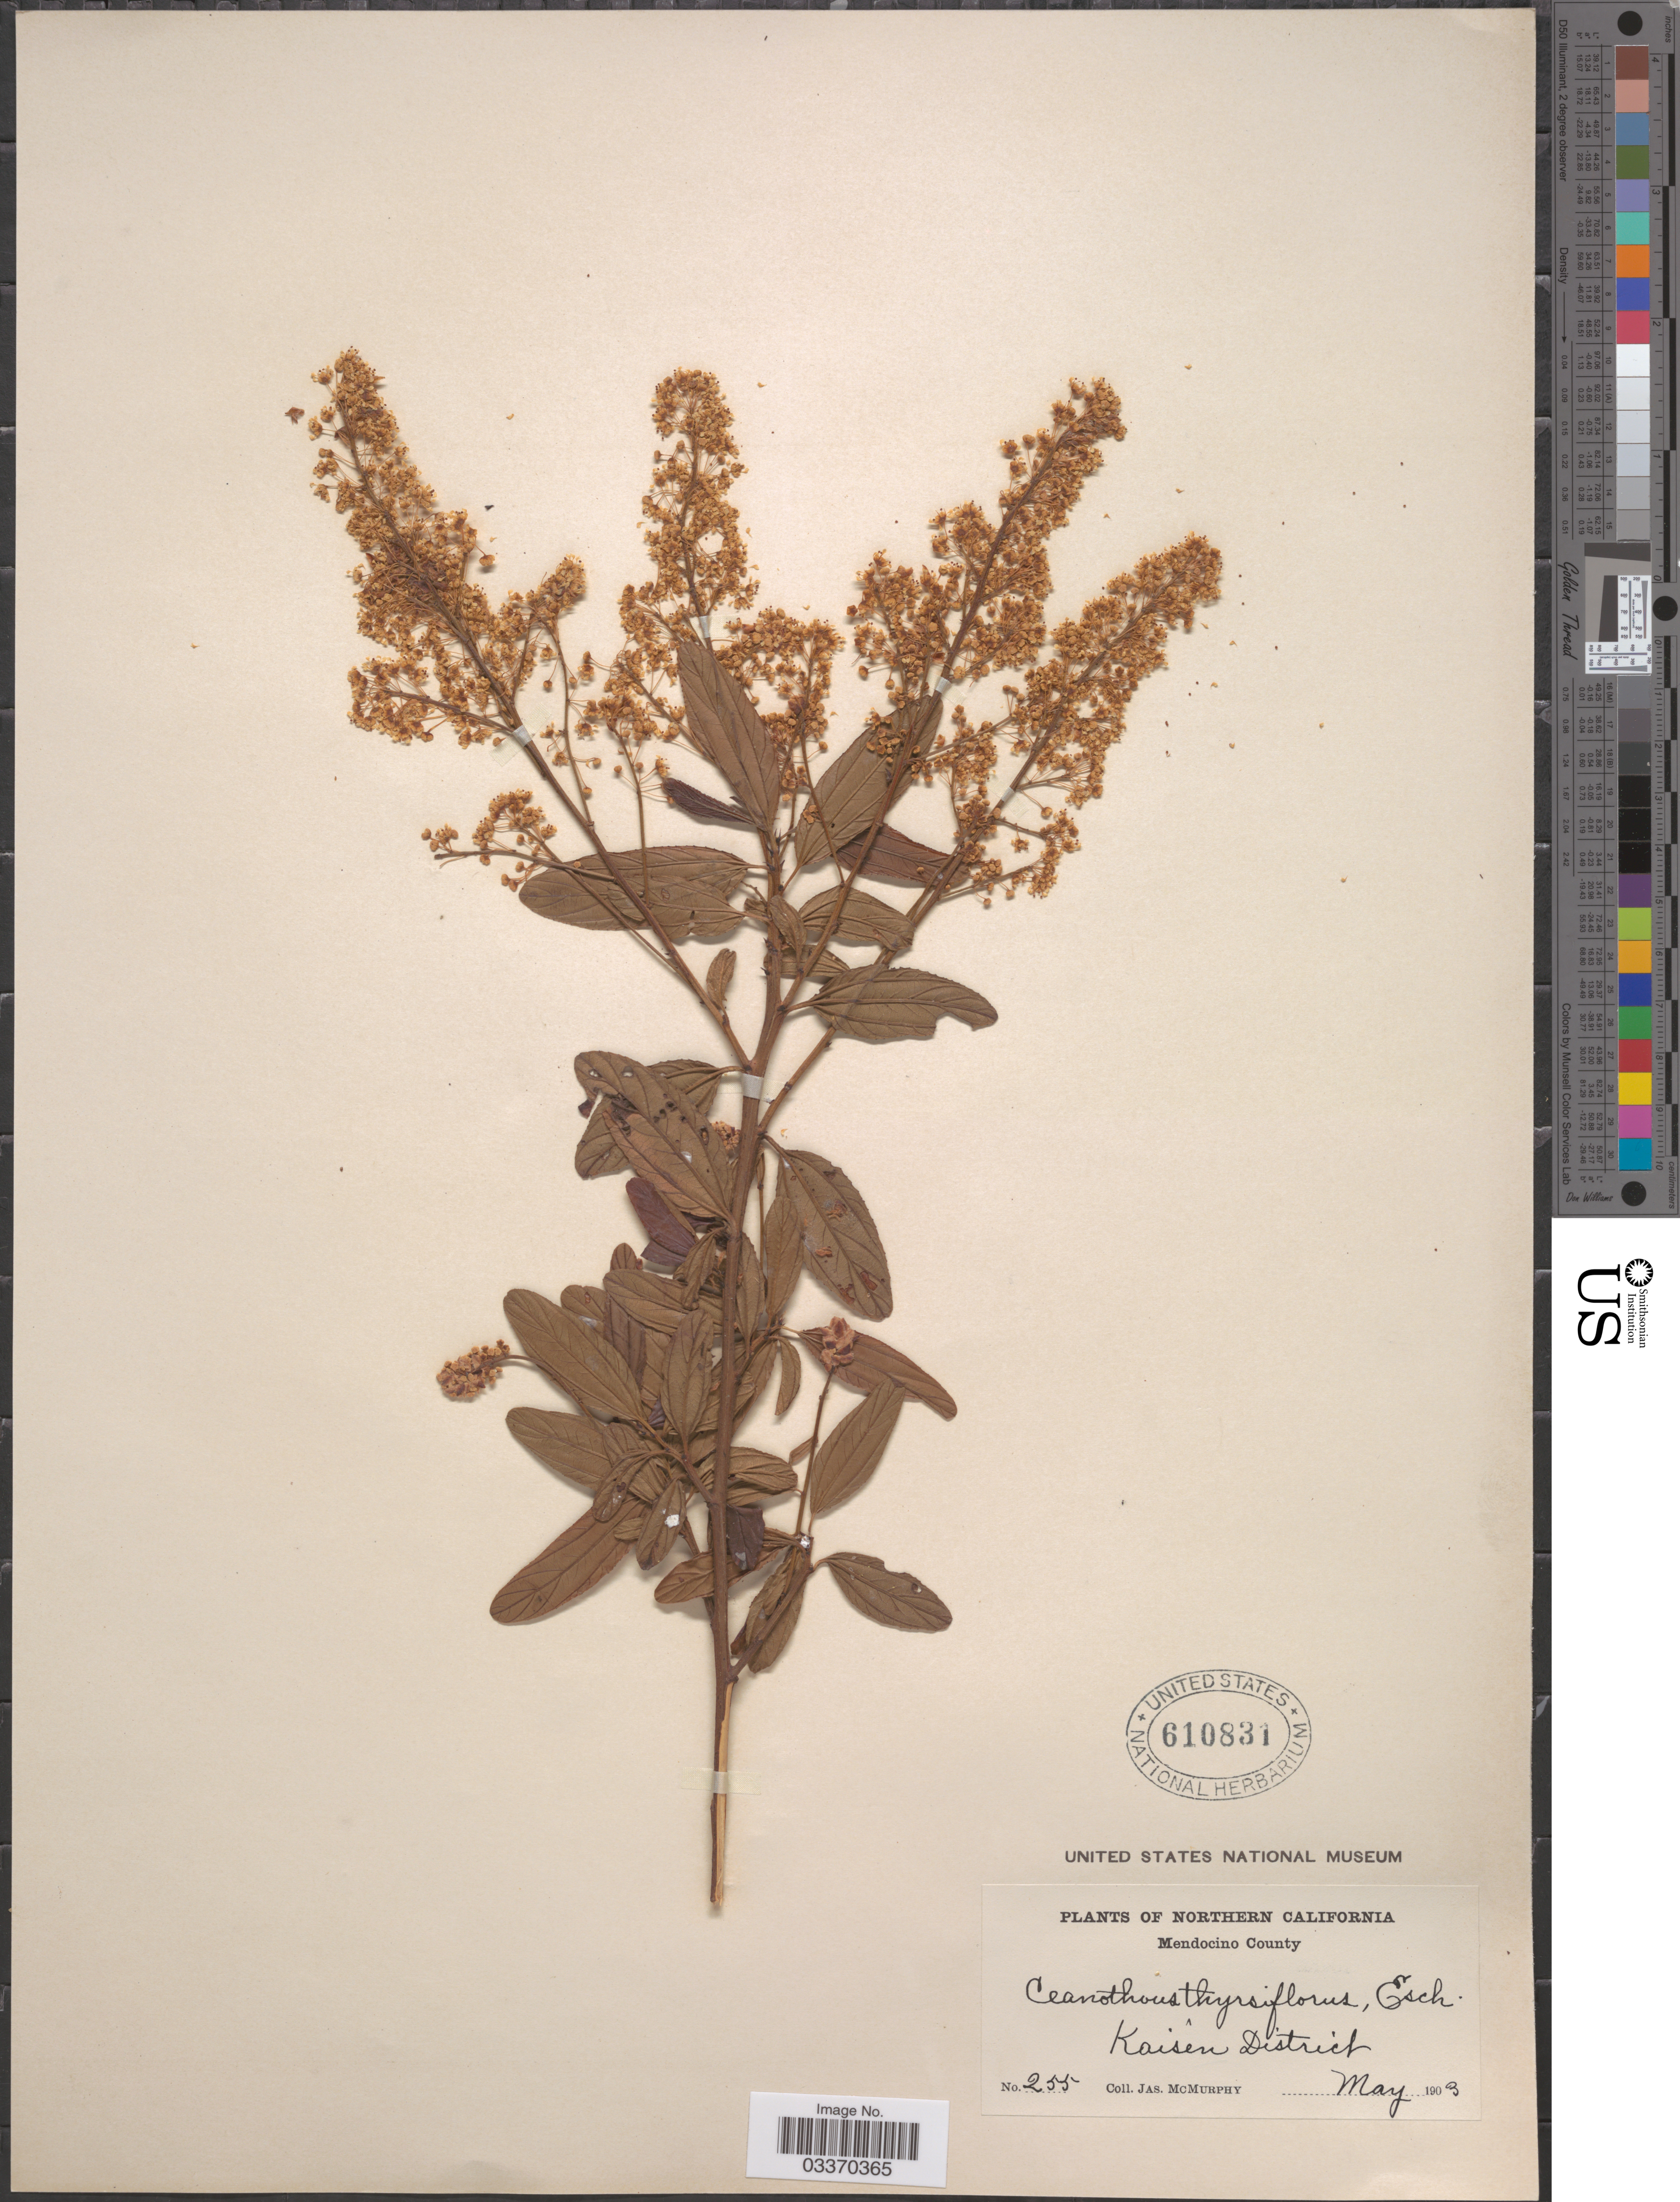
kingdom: Plantae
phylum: Tracheophyta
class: Magnoliopsida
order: Rosales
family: Rhamnaceae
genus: Ceanothus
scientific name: Ceanothus thyrsiflorus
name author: Eschsch.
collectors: J. McMurphy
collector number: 255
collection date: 1903-05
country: United States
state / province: California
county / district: Mendocino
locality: Northern California. Mendocino County. Kaisen District.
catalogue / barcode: US 610831